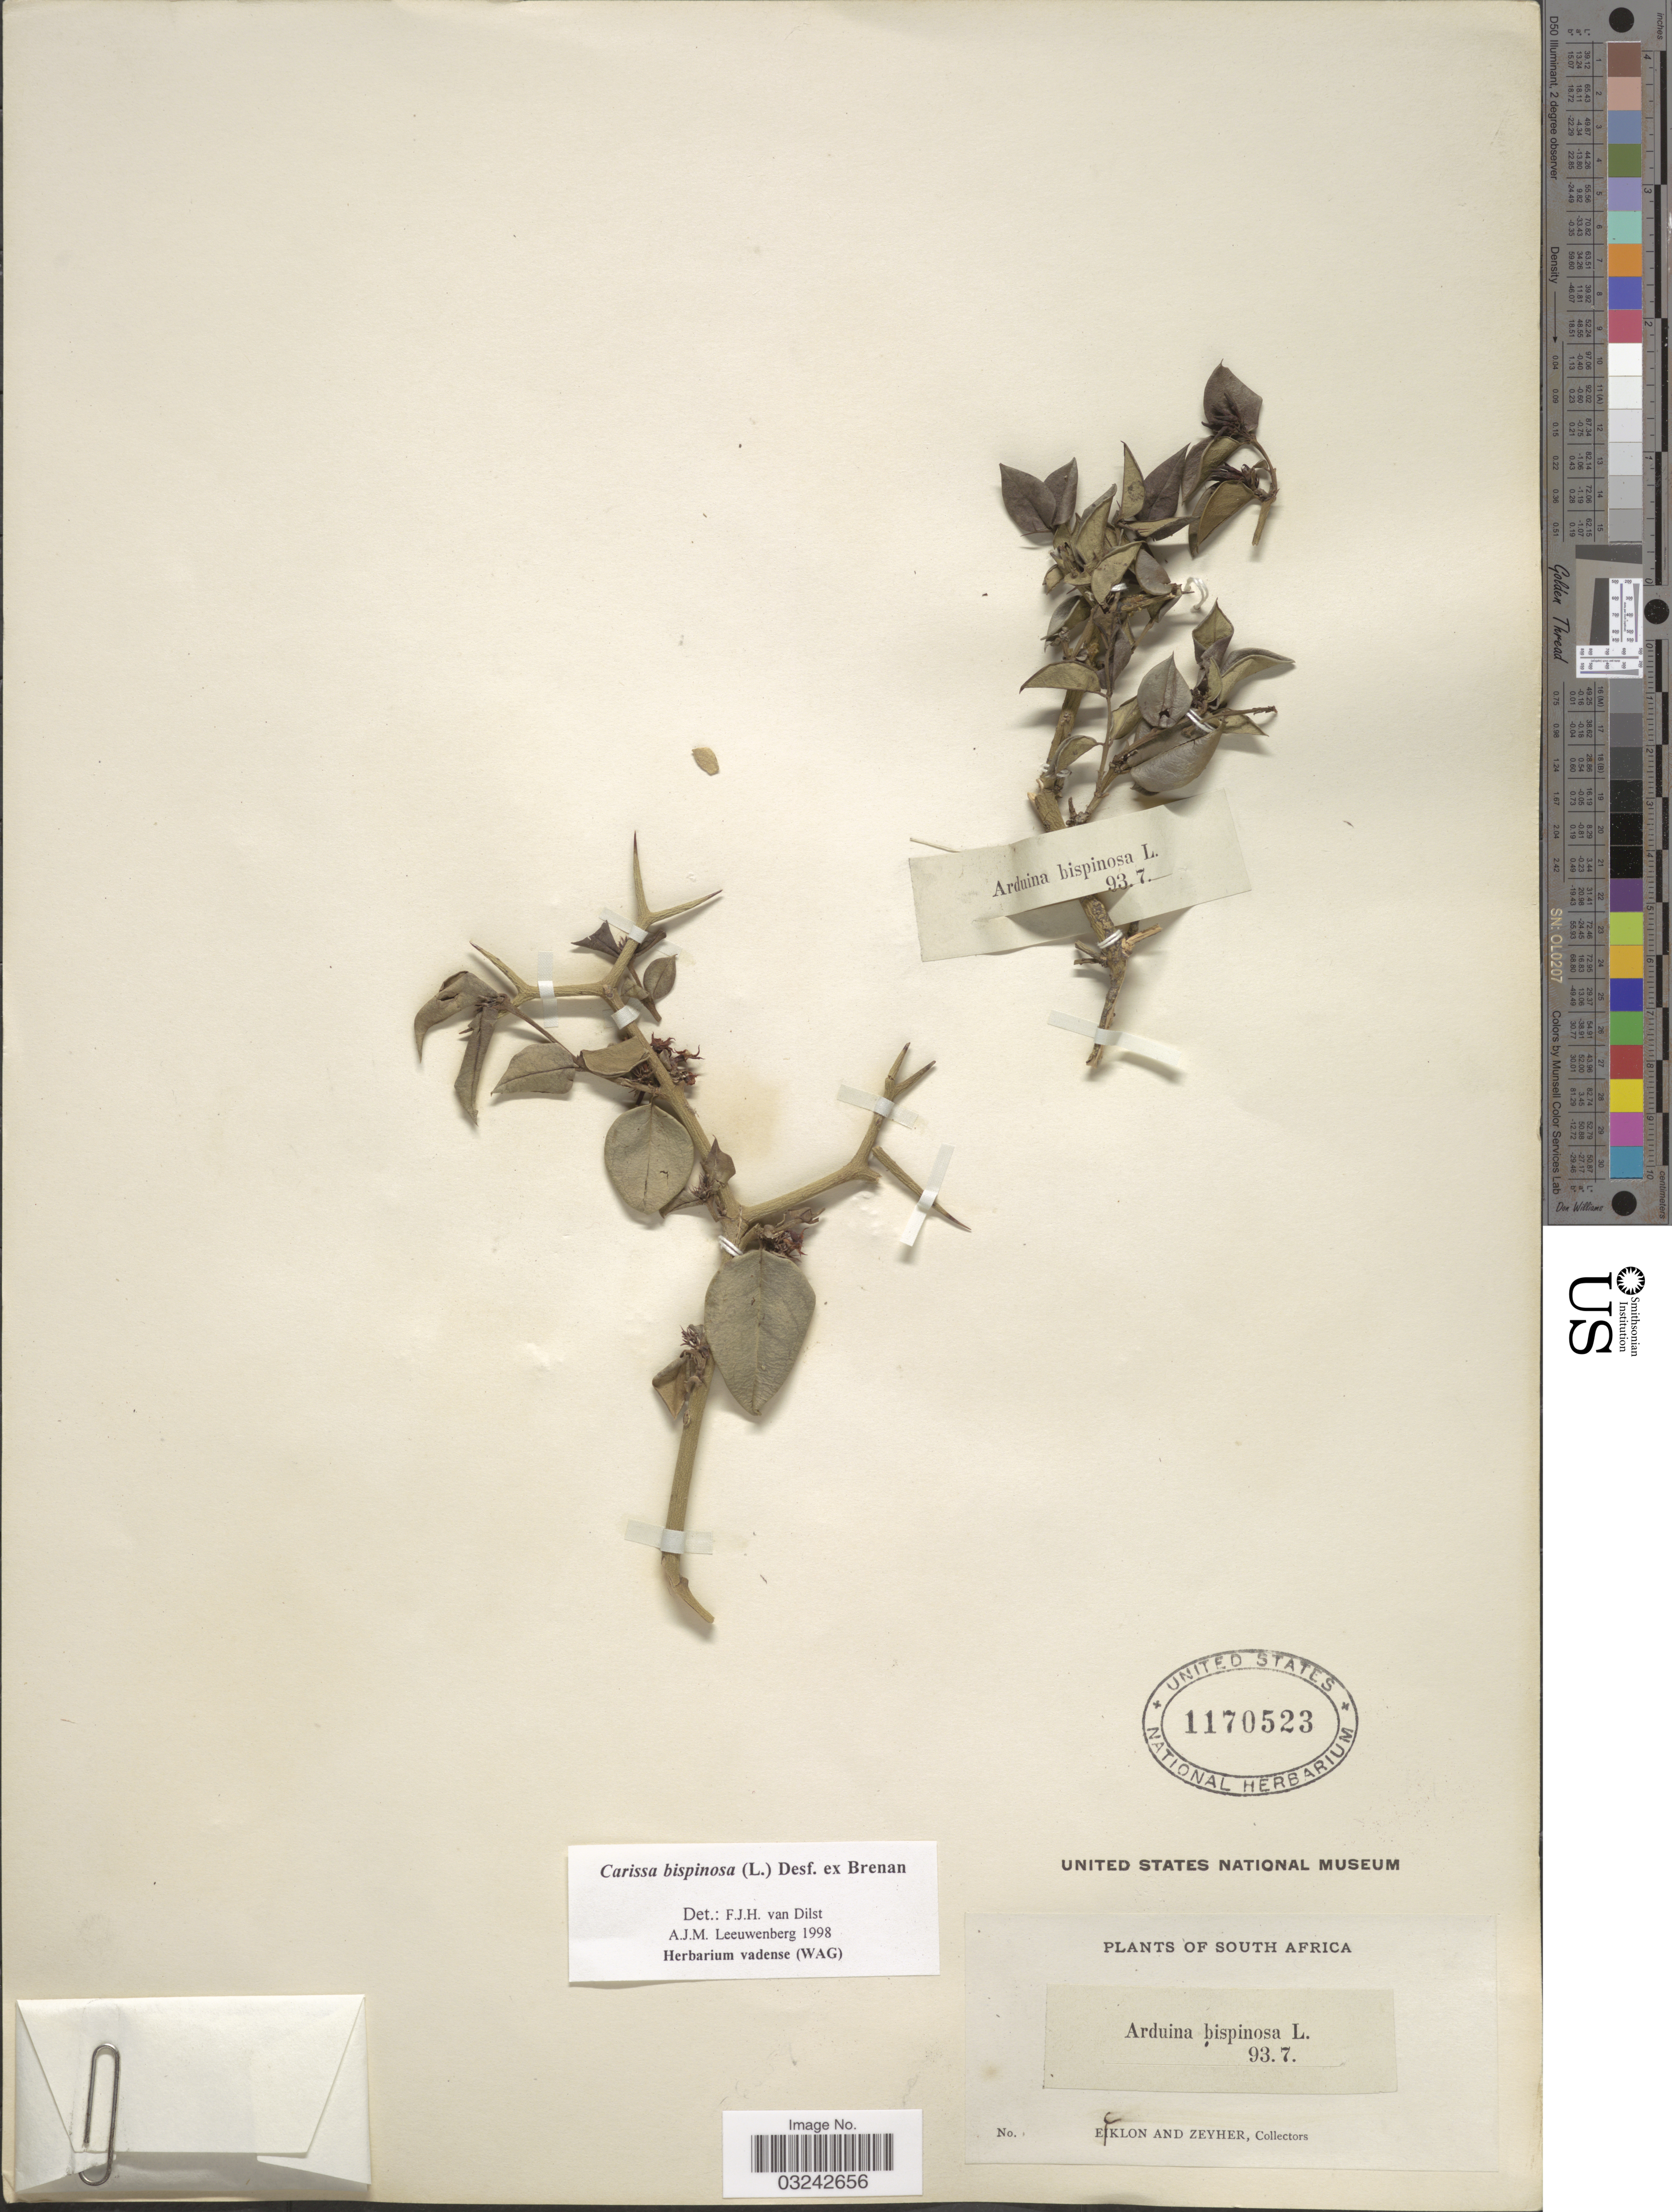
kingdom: Plantae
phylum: Tracheophyta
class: Magnoliopsida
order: Gentianales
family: Apocynaceae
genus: Carissa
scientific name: Carissa bispinosa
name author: (L.) Desf. ex Brenan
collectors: -. Ecklon & -. Zeyher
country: South Africa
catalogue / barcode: US 1170523